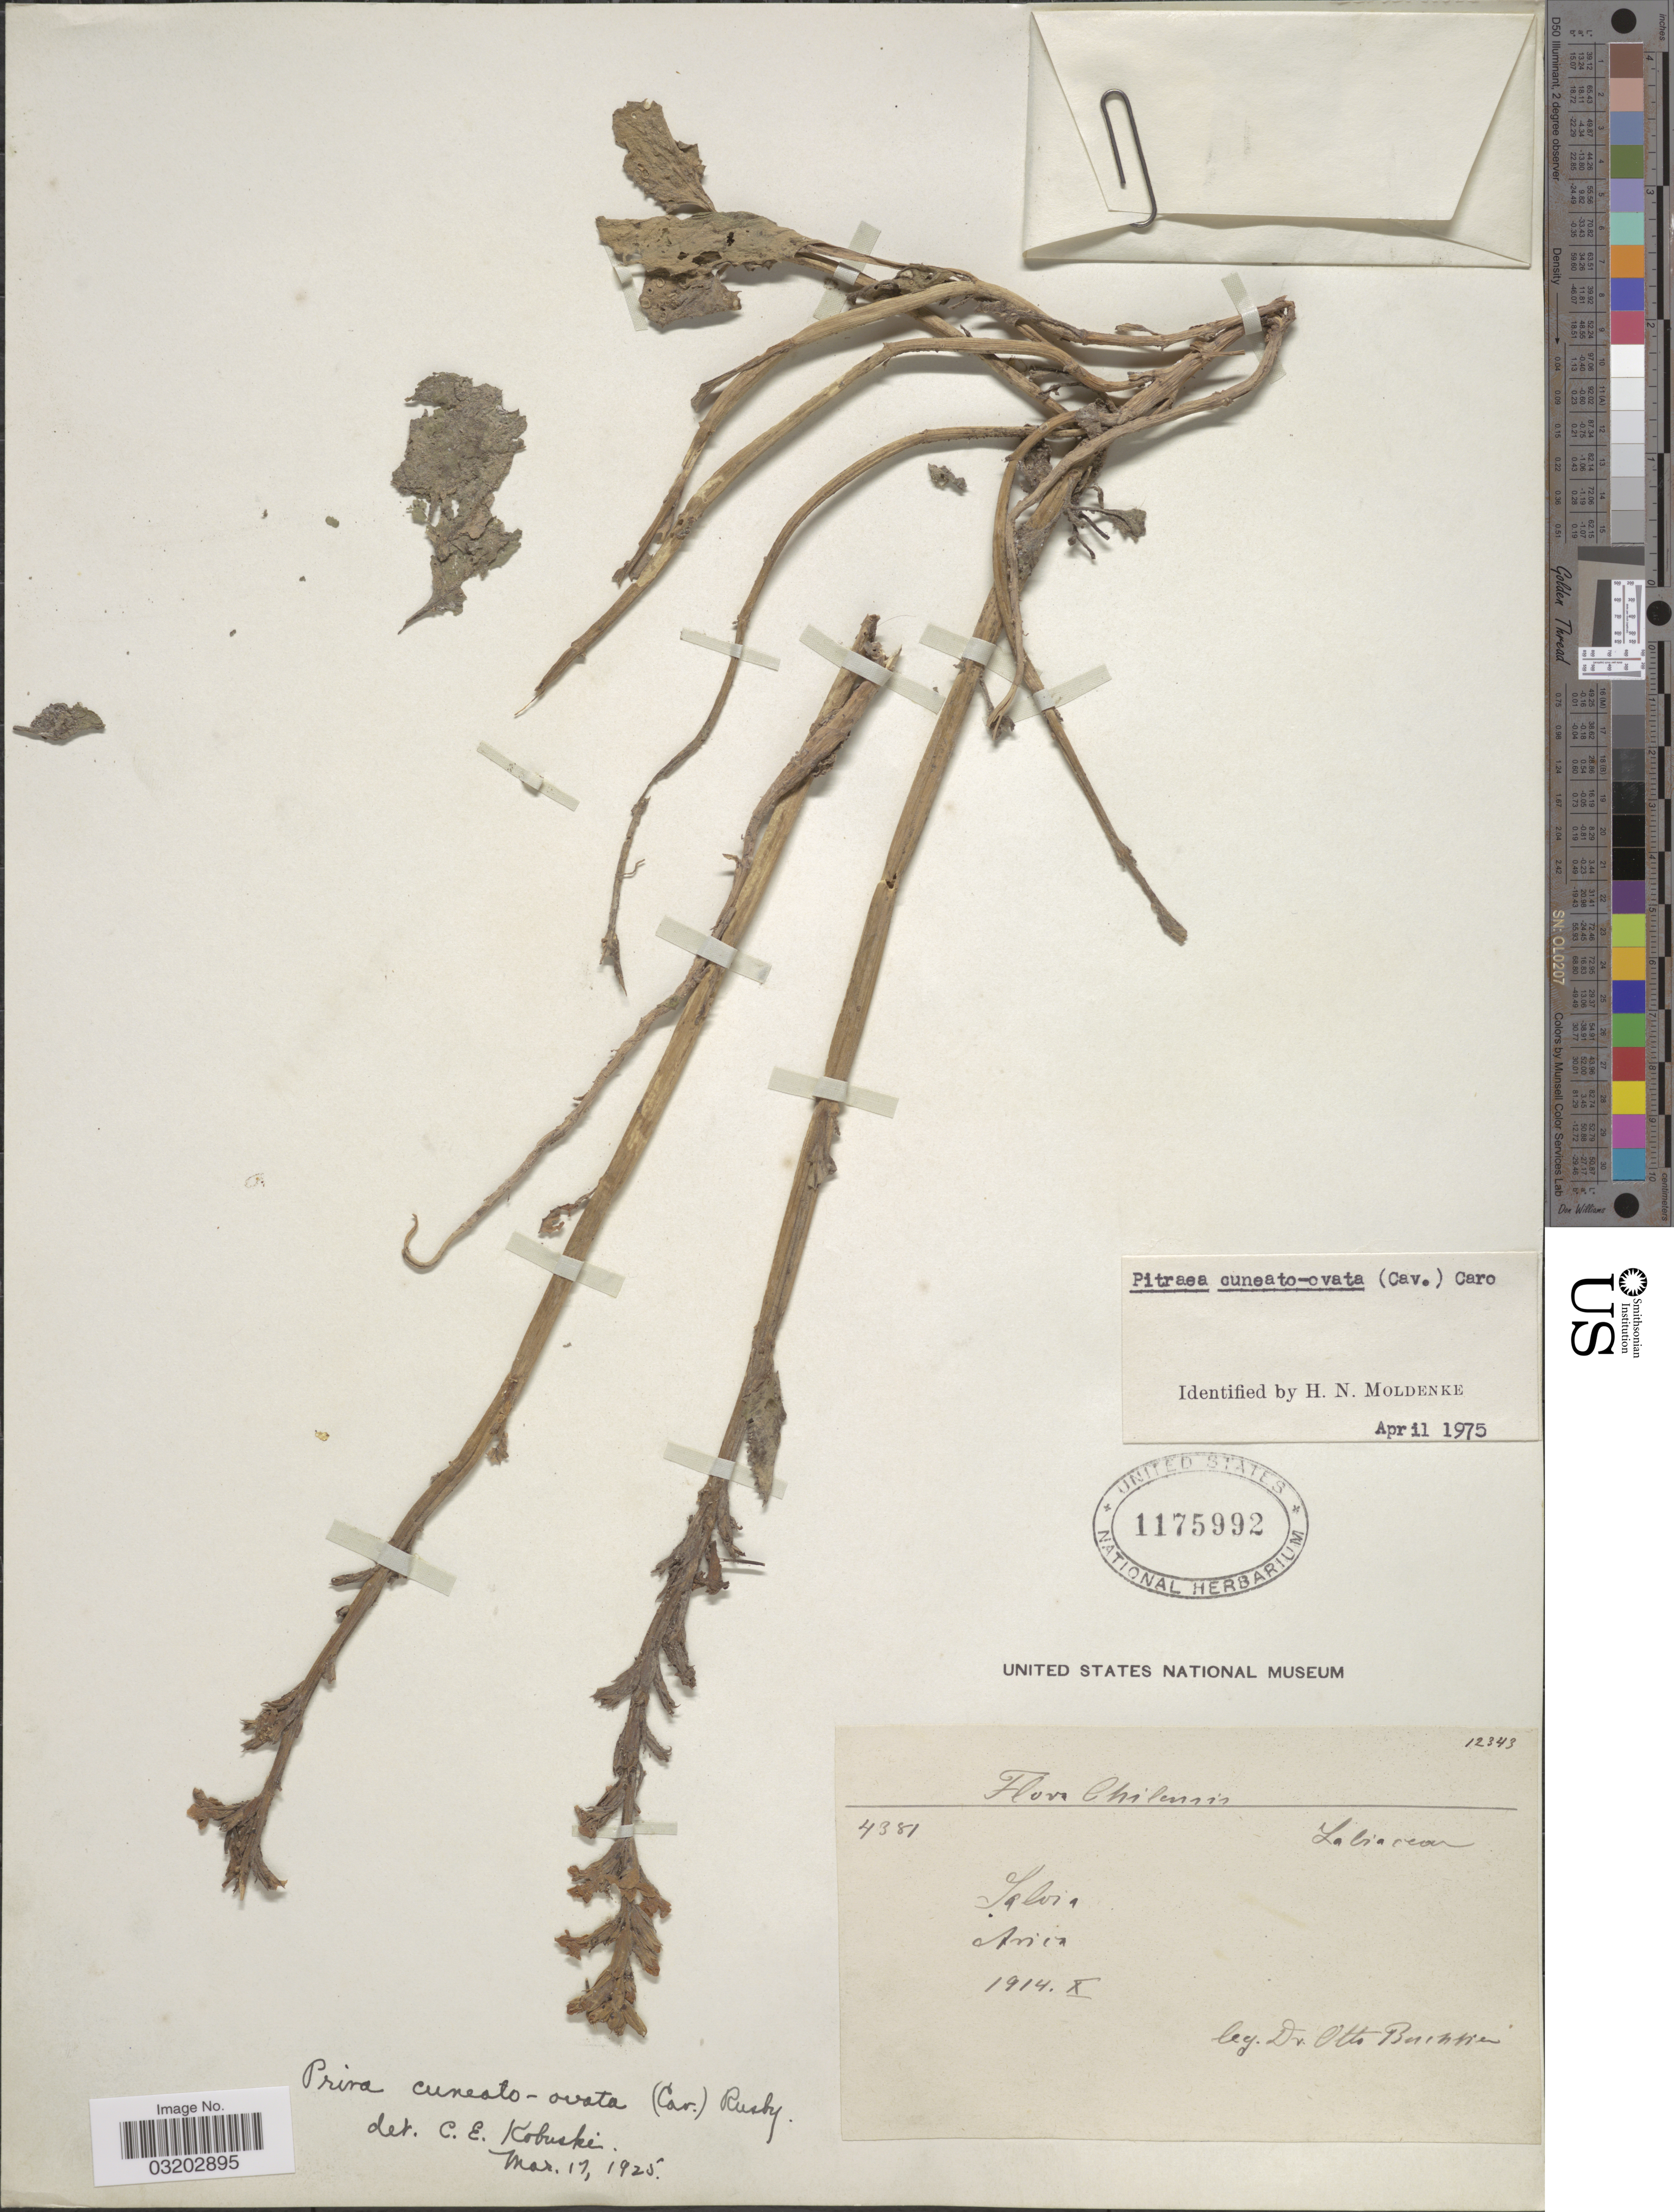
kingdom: Plantae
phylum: Tracheophyta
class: Magnoliopsida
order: Lamiales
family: Verbenaceae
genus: Pitraea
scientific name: Pitraea cuneato-ovata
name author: (Cav.) Caro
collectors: O. Buchtien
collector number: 12343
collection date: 1914-10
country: Chile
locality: Arica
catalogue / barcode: US 1175992